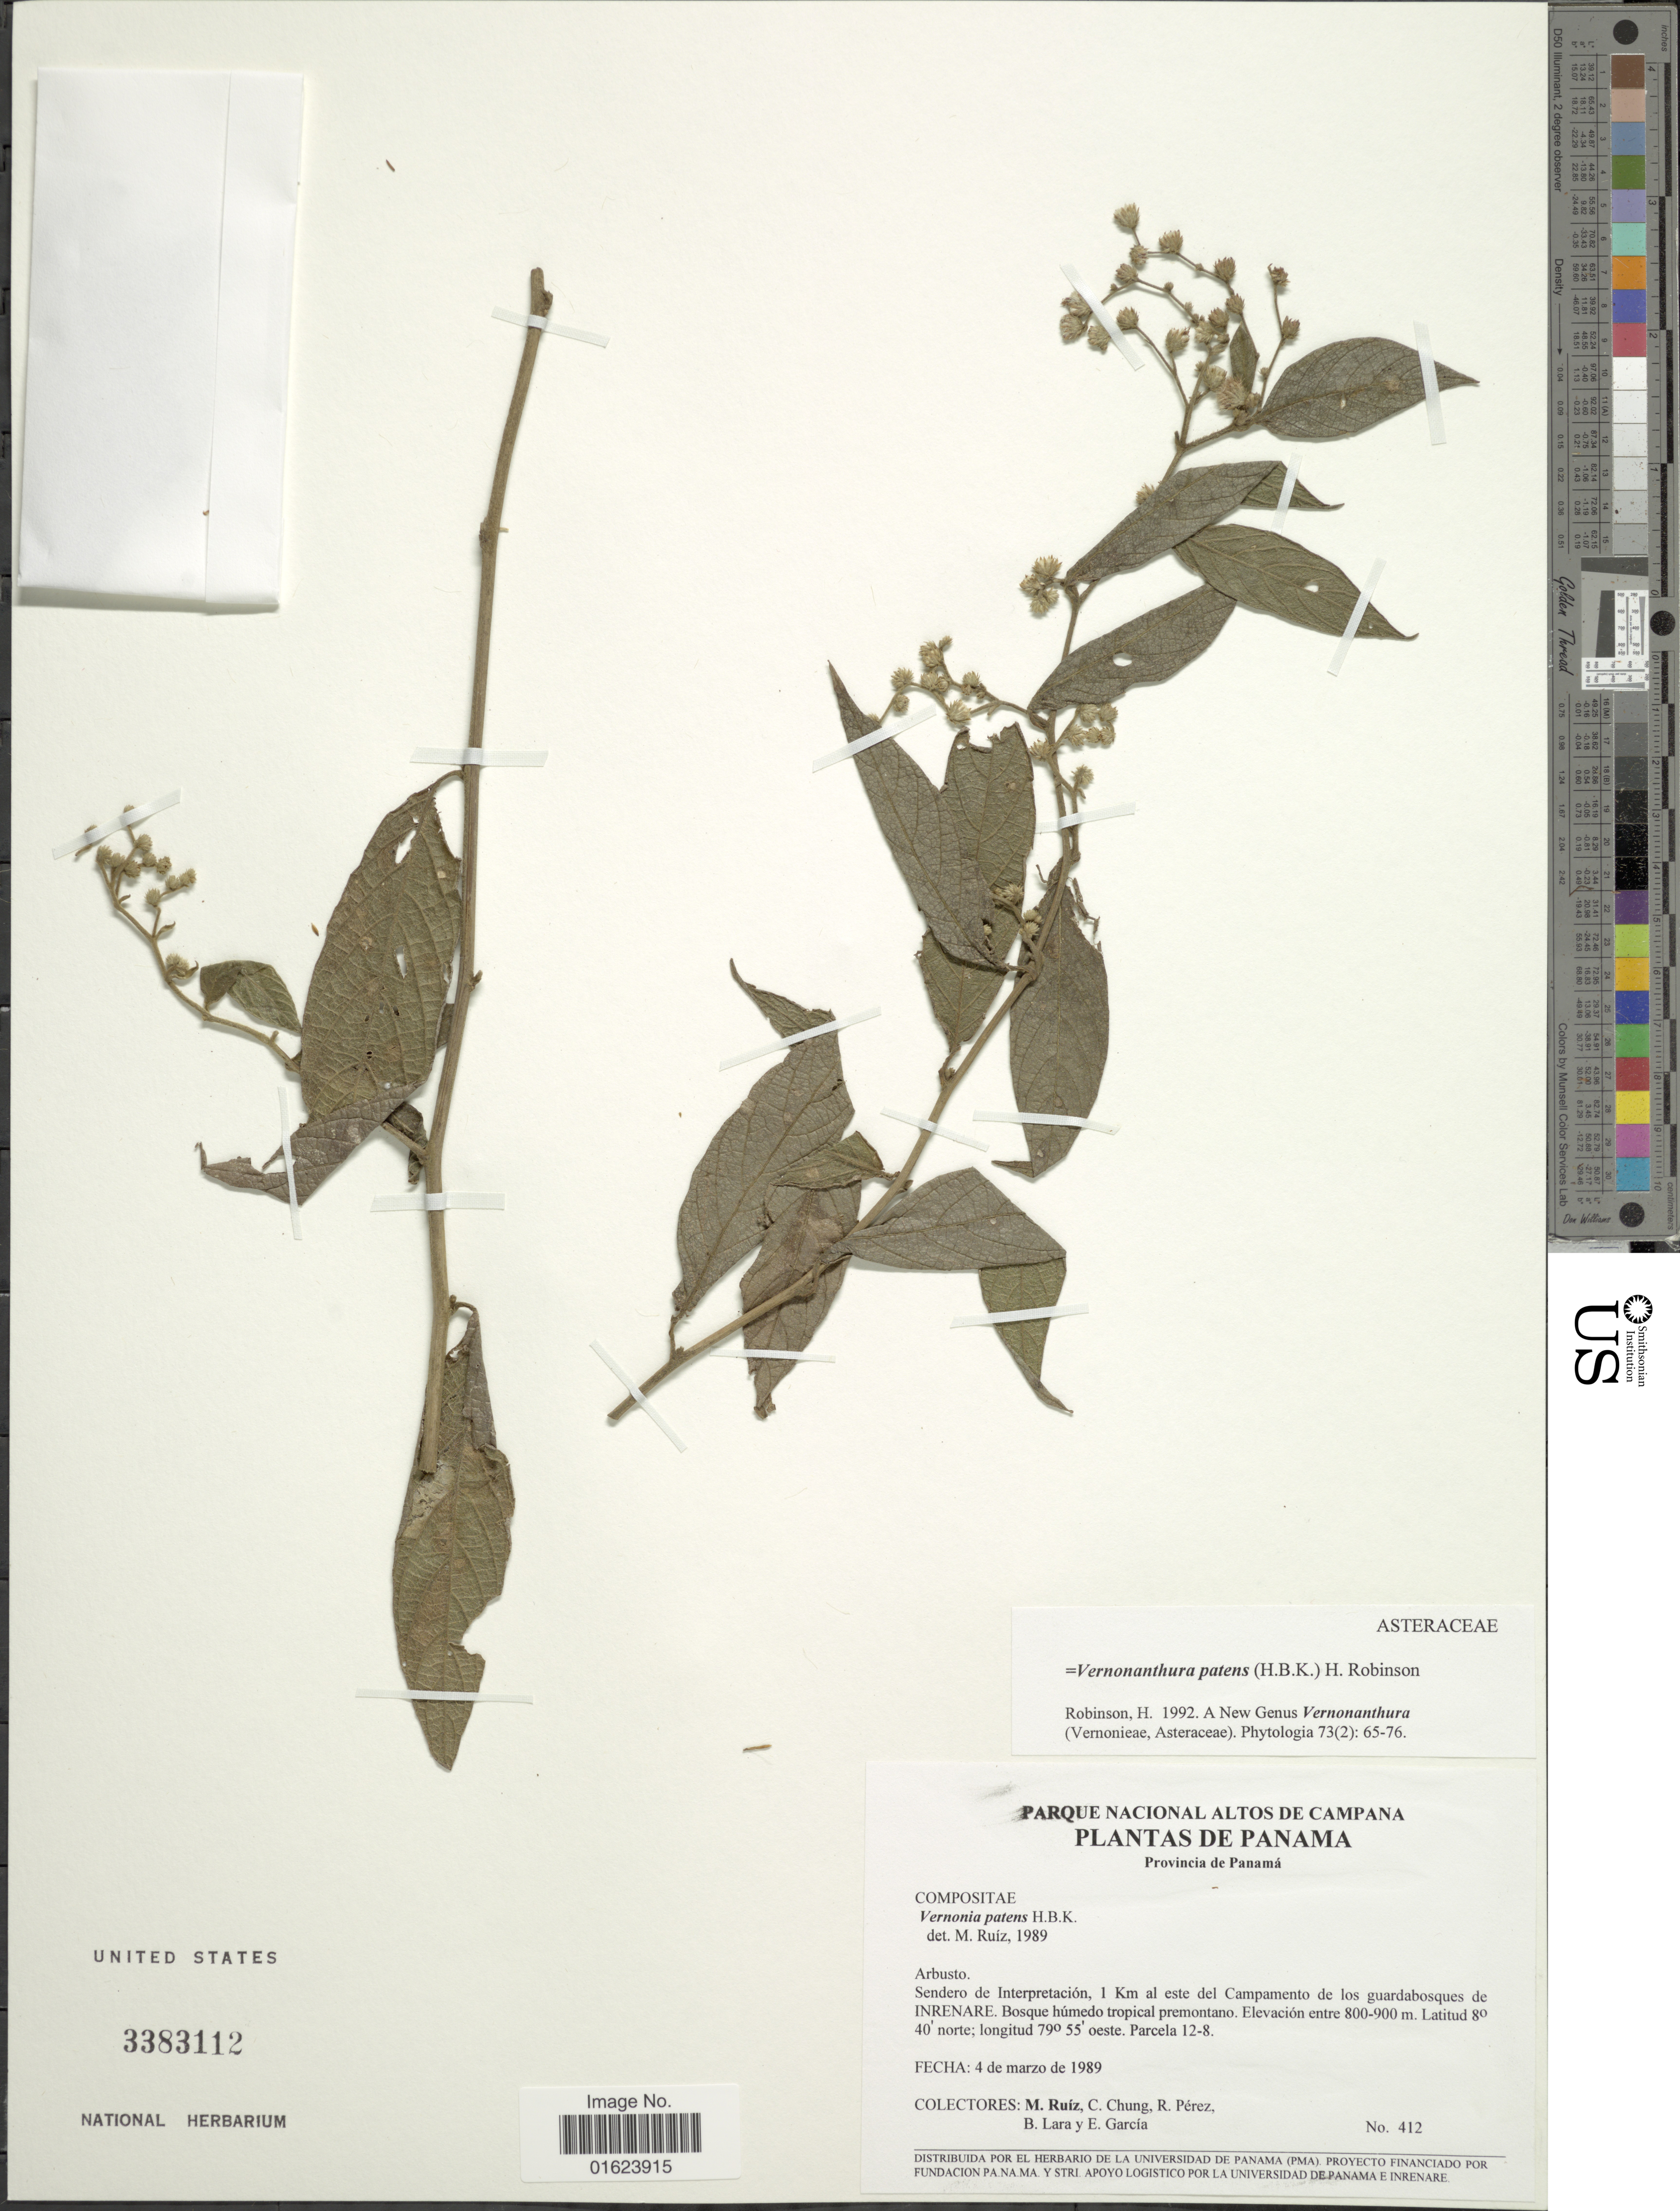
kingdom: Plantae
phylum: Tracheophyta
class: Magnoliopsida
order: Asterales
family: Asteraceae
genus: Vernonanthura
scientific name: Vernonanthura patens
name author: (Kunth) H. Rob.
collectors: M. Ruiz, C. Chung, R. Perez, B. Lara & E. Garcia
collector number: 412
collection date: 1989-03-04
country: Panama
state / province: Panamá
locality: Provincia de Panama. 1 Km al este del Campamento de los guardabosques de Irenare.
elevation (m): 800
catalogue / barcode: US 3383112